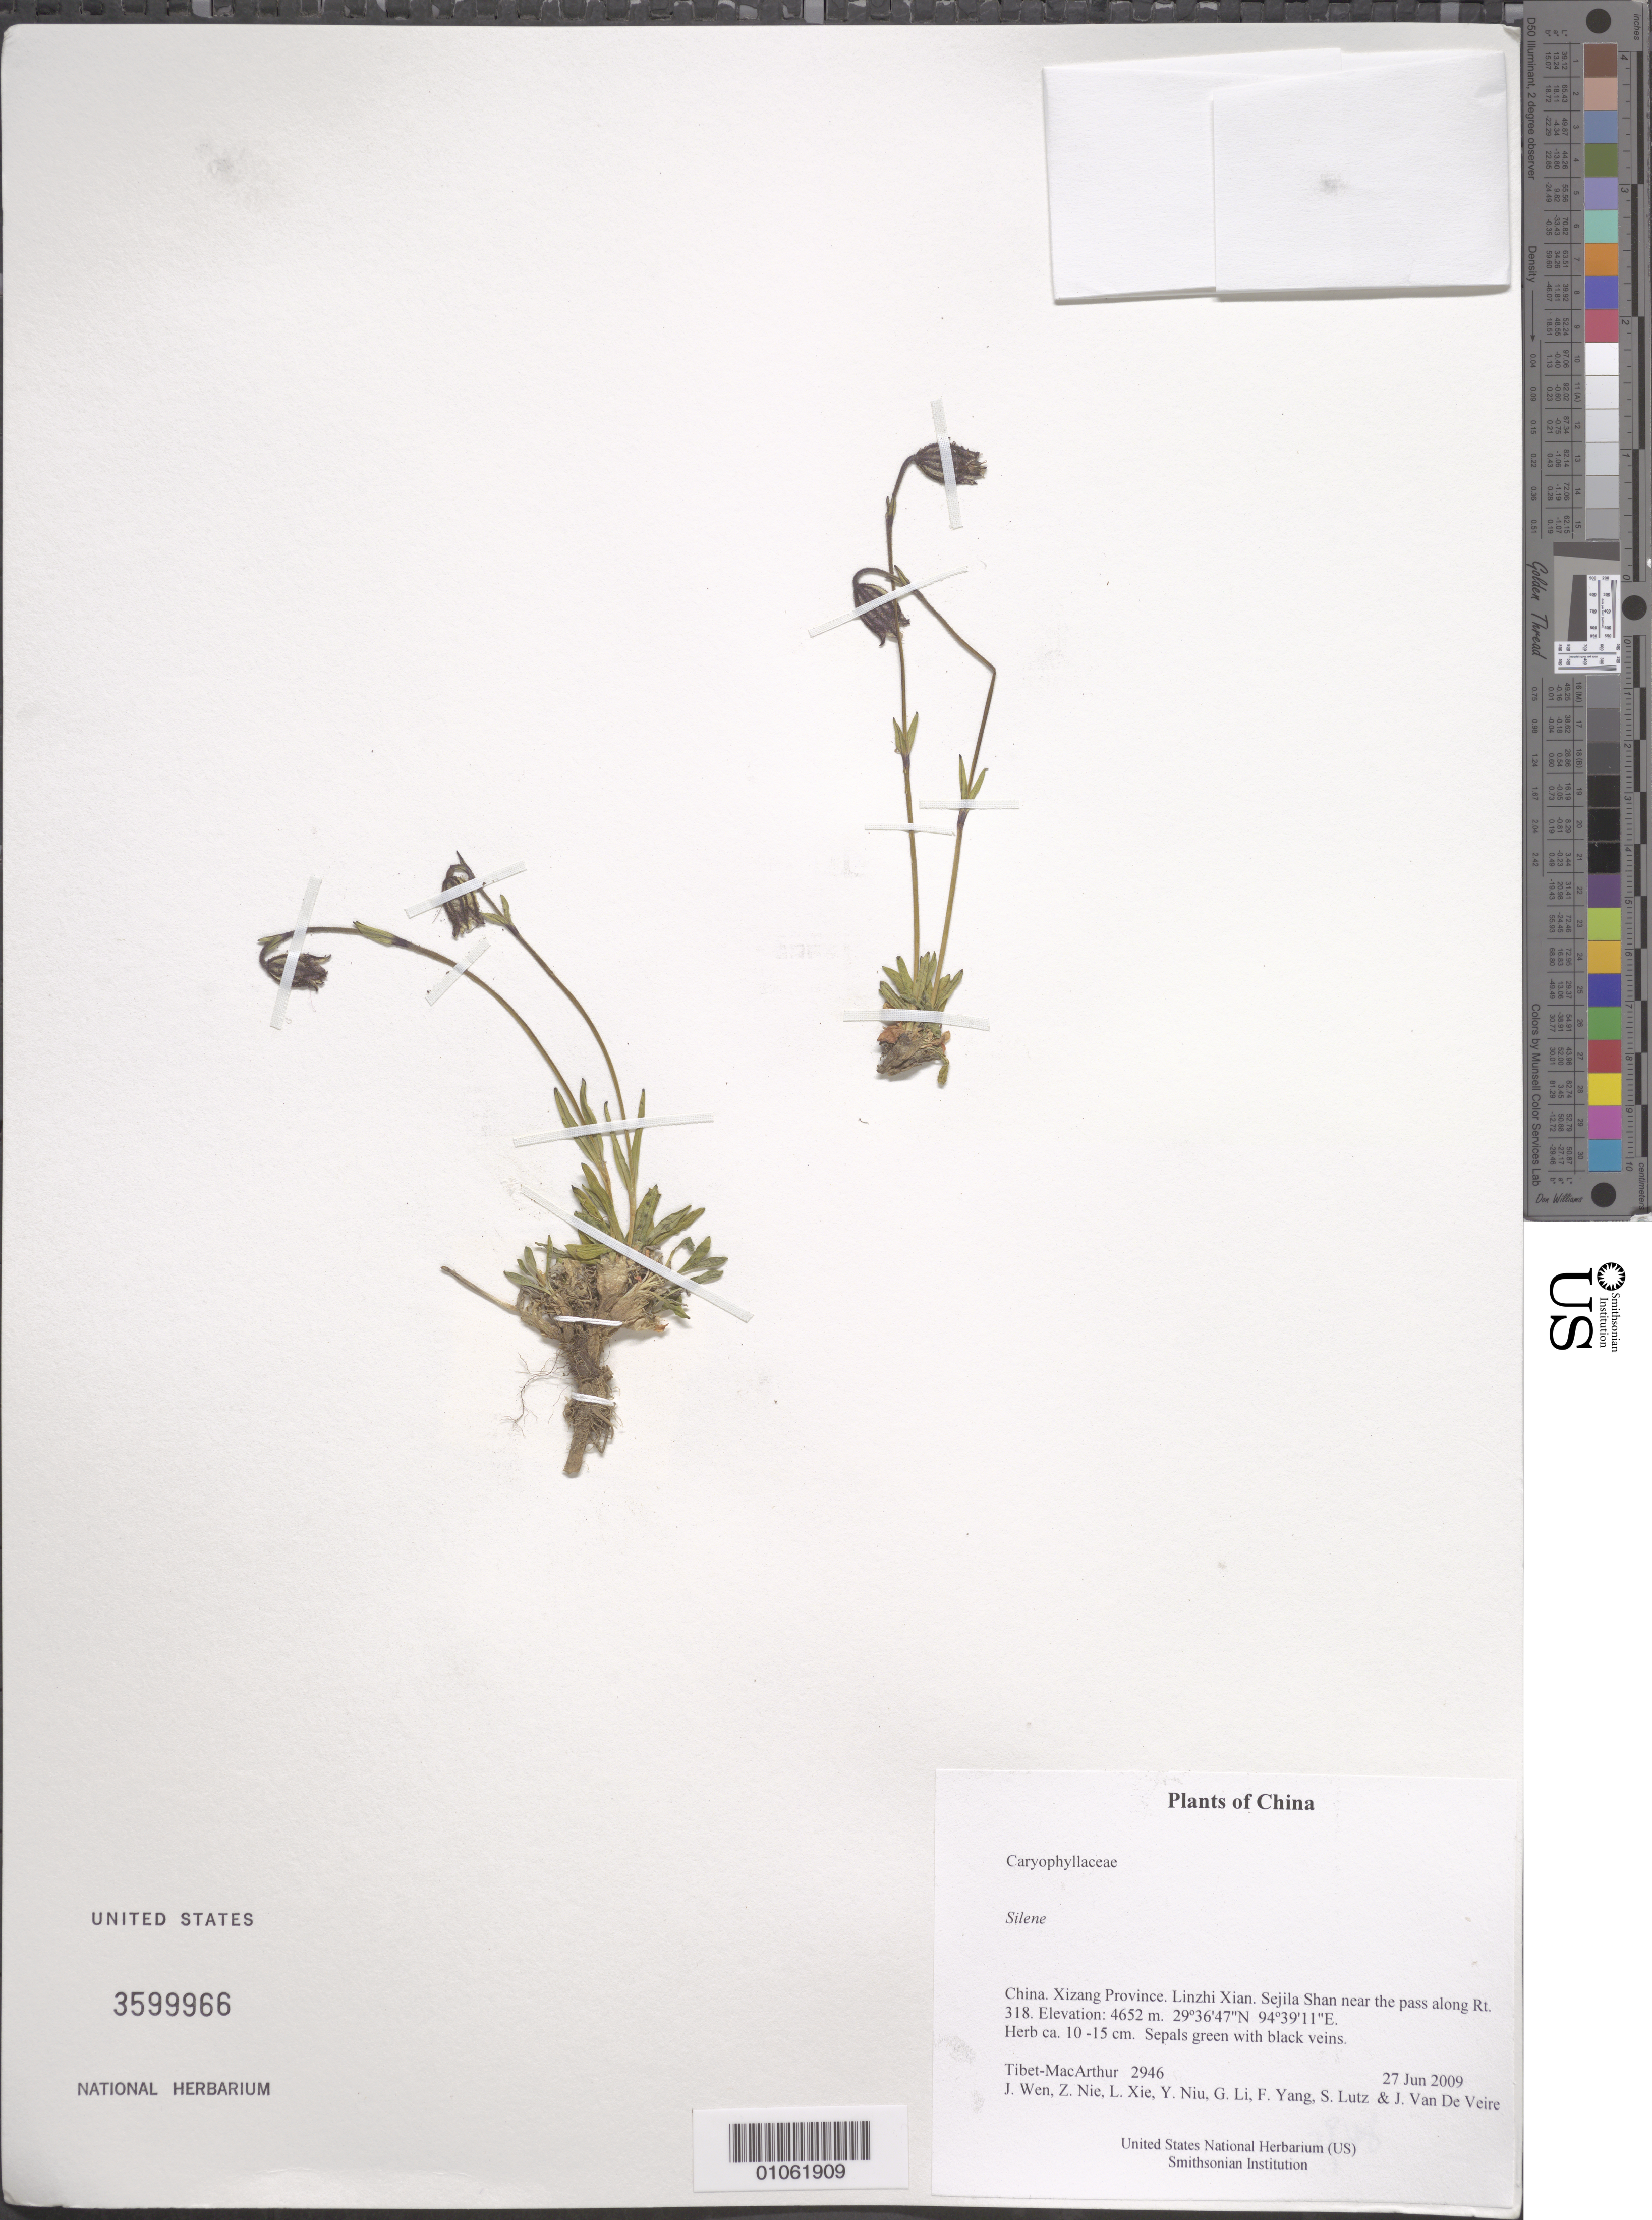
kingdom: Plantae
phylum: Tracheophyta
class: Magnoliopsida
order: Caryophyllales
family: Caryophyllaceae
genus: Silene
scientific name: Silene sp.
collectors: Tibet-MacArthur, J. Wen, Z. Nie, L. Xie, Y. Niu, G. Li, F. Yang, S. Lutz & J. Van De Veire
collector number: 2946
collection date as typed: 27 Jun 2009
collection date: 2009-06-27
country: China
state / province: Xizang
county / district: Linzhi Xian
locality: Sejila Shan near the pass along Rt. 318.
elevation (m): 4652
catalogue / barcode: US 3599966